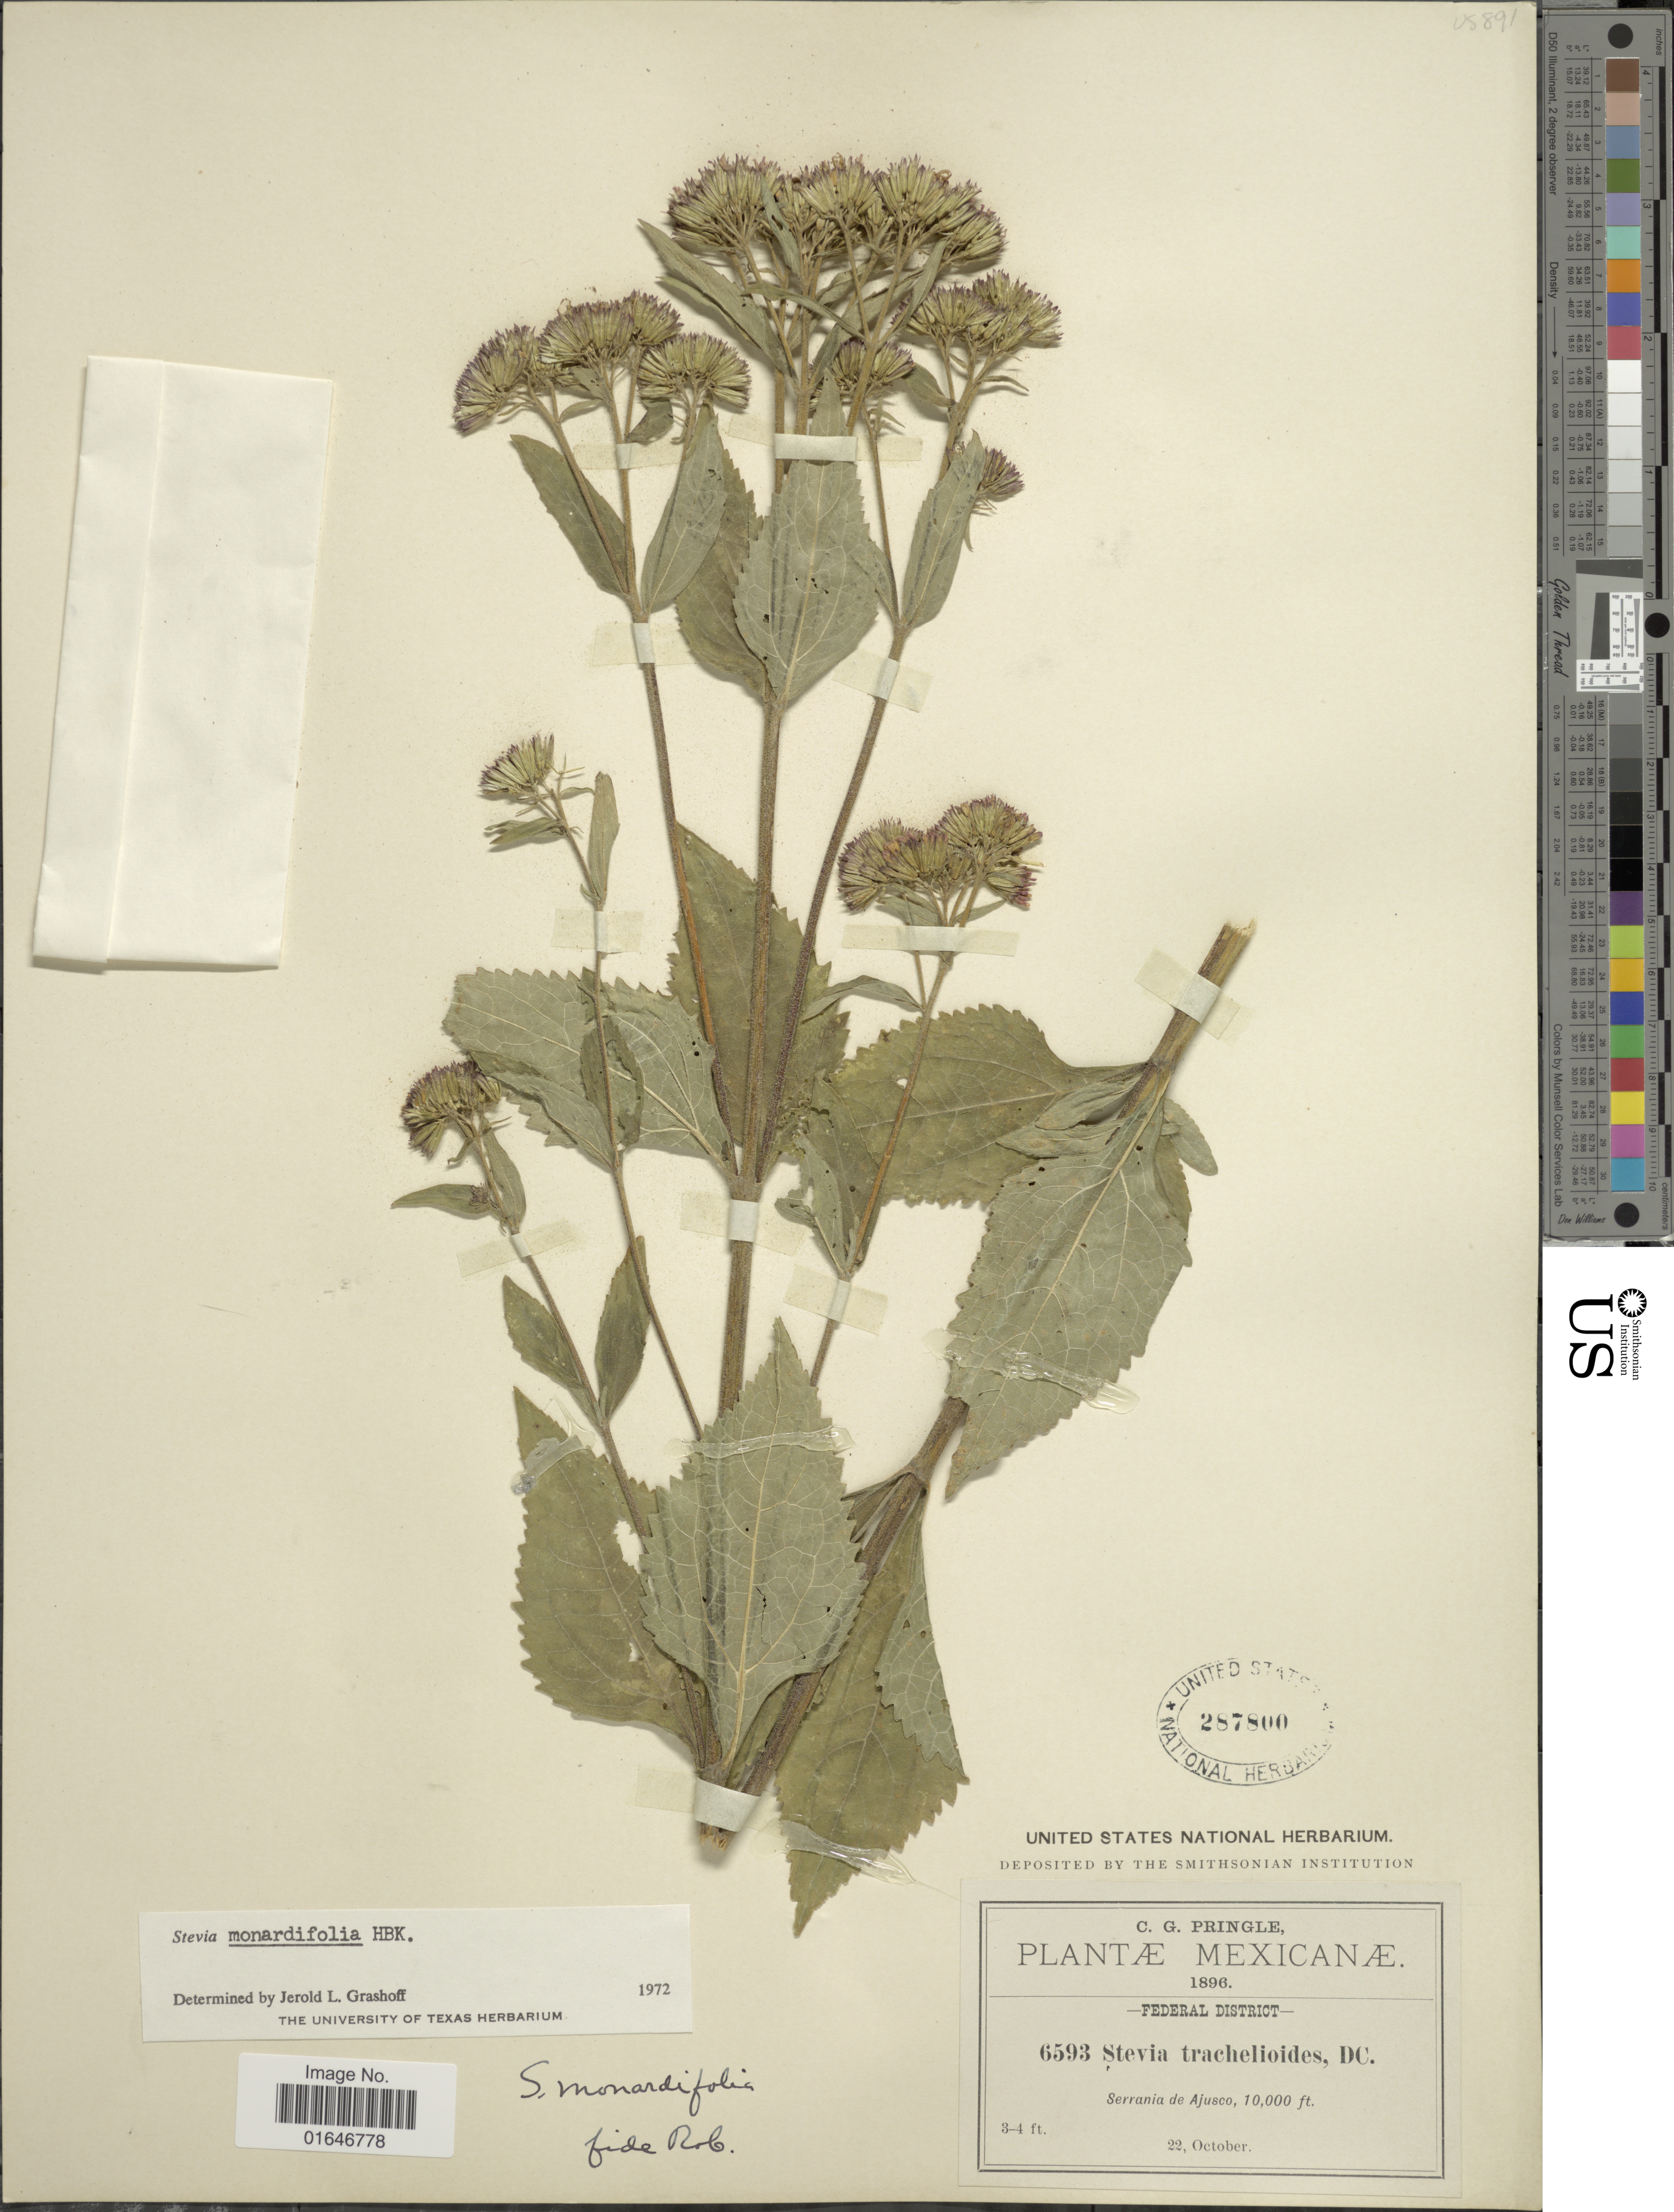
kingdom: Plantae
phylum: Tracheophyta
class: Magnoliopsida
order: Asterales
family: Asteraceae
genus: Stevia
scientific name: Stevia monardifolia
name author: Kunth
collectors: C. G. Pringle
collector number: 6593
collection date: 1896-10-22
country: Mexico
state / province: Distrito Federal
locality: Serrania de Ajusco.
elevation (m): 3048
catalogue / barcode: US 287800